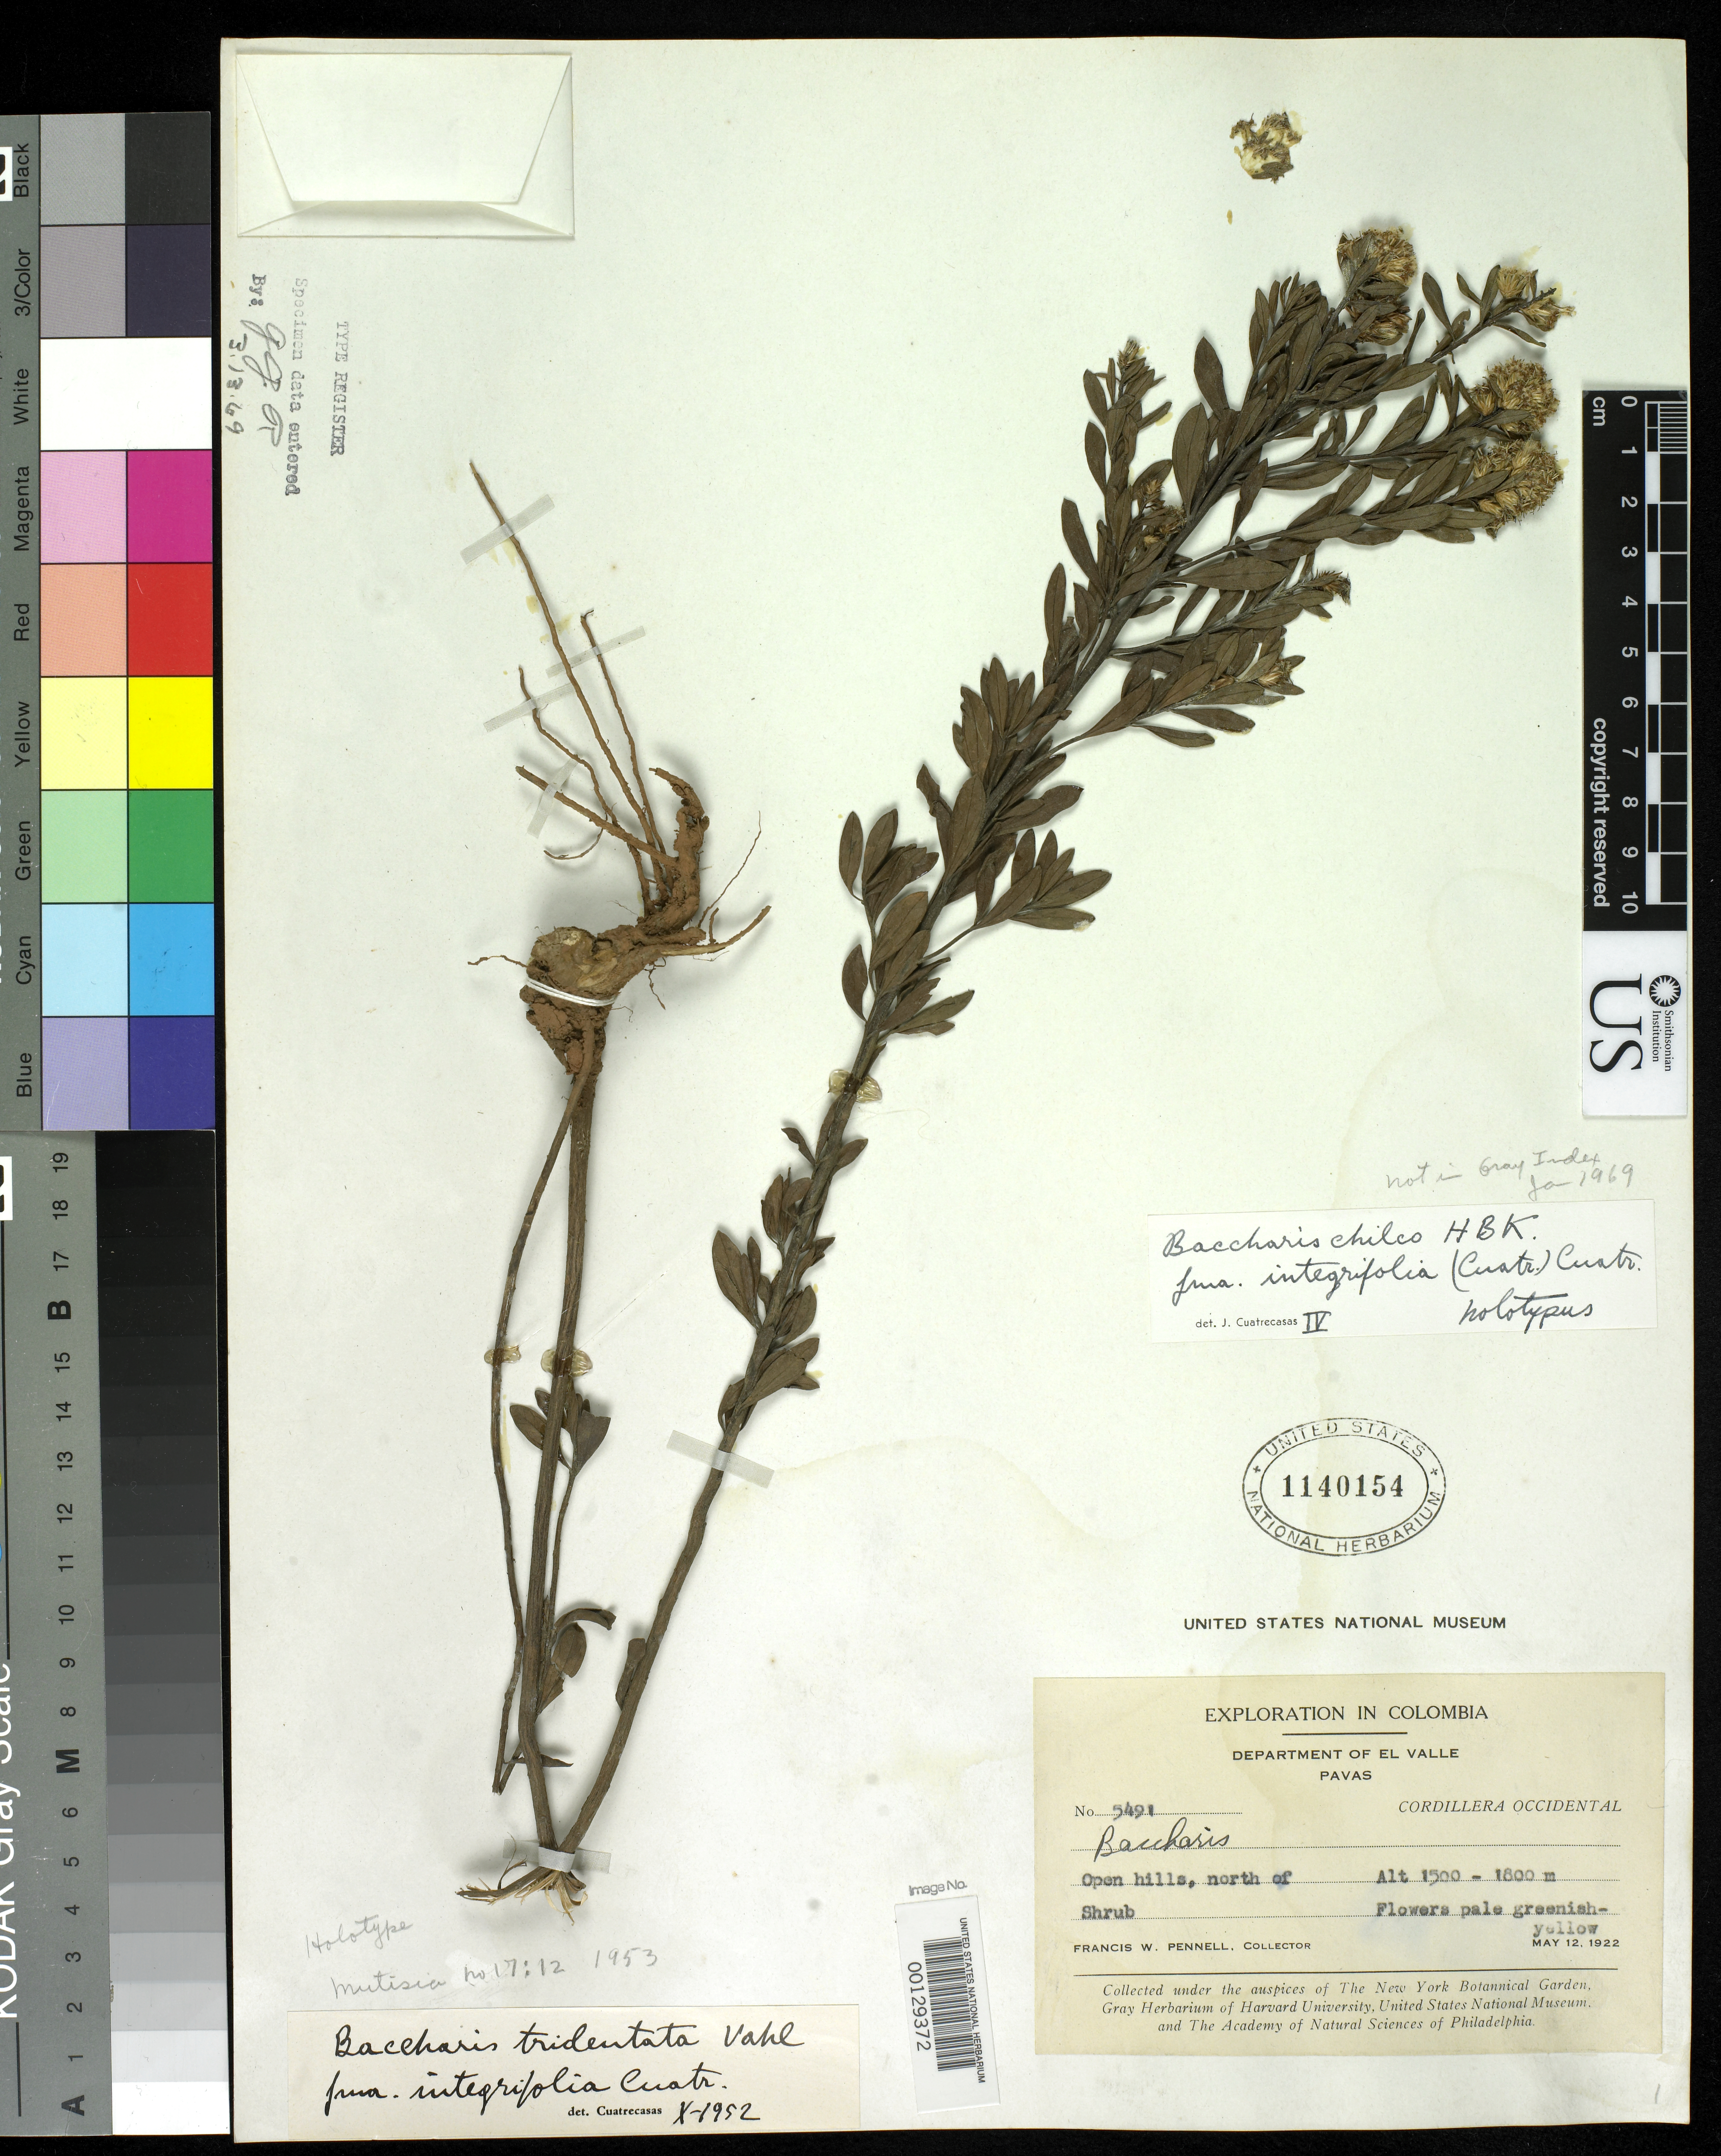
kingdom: Plantae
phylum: Tracheophyta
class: Magnoliopsida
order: Asterales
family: Asteraceae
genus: Baccharis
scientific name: Baccharis tridentata f. integrifolia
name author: Cuatrec.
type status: Holotype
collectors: F. W. Pennell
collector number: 5491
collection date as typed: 12 May 1922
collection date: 1922-05-12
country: Colombia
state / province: Valle del Cauca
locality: Pavas.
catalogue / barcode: US 1140154